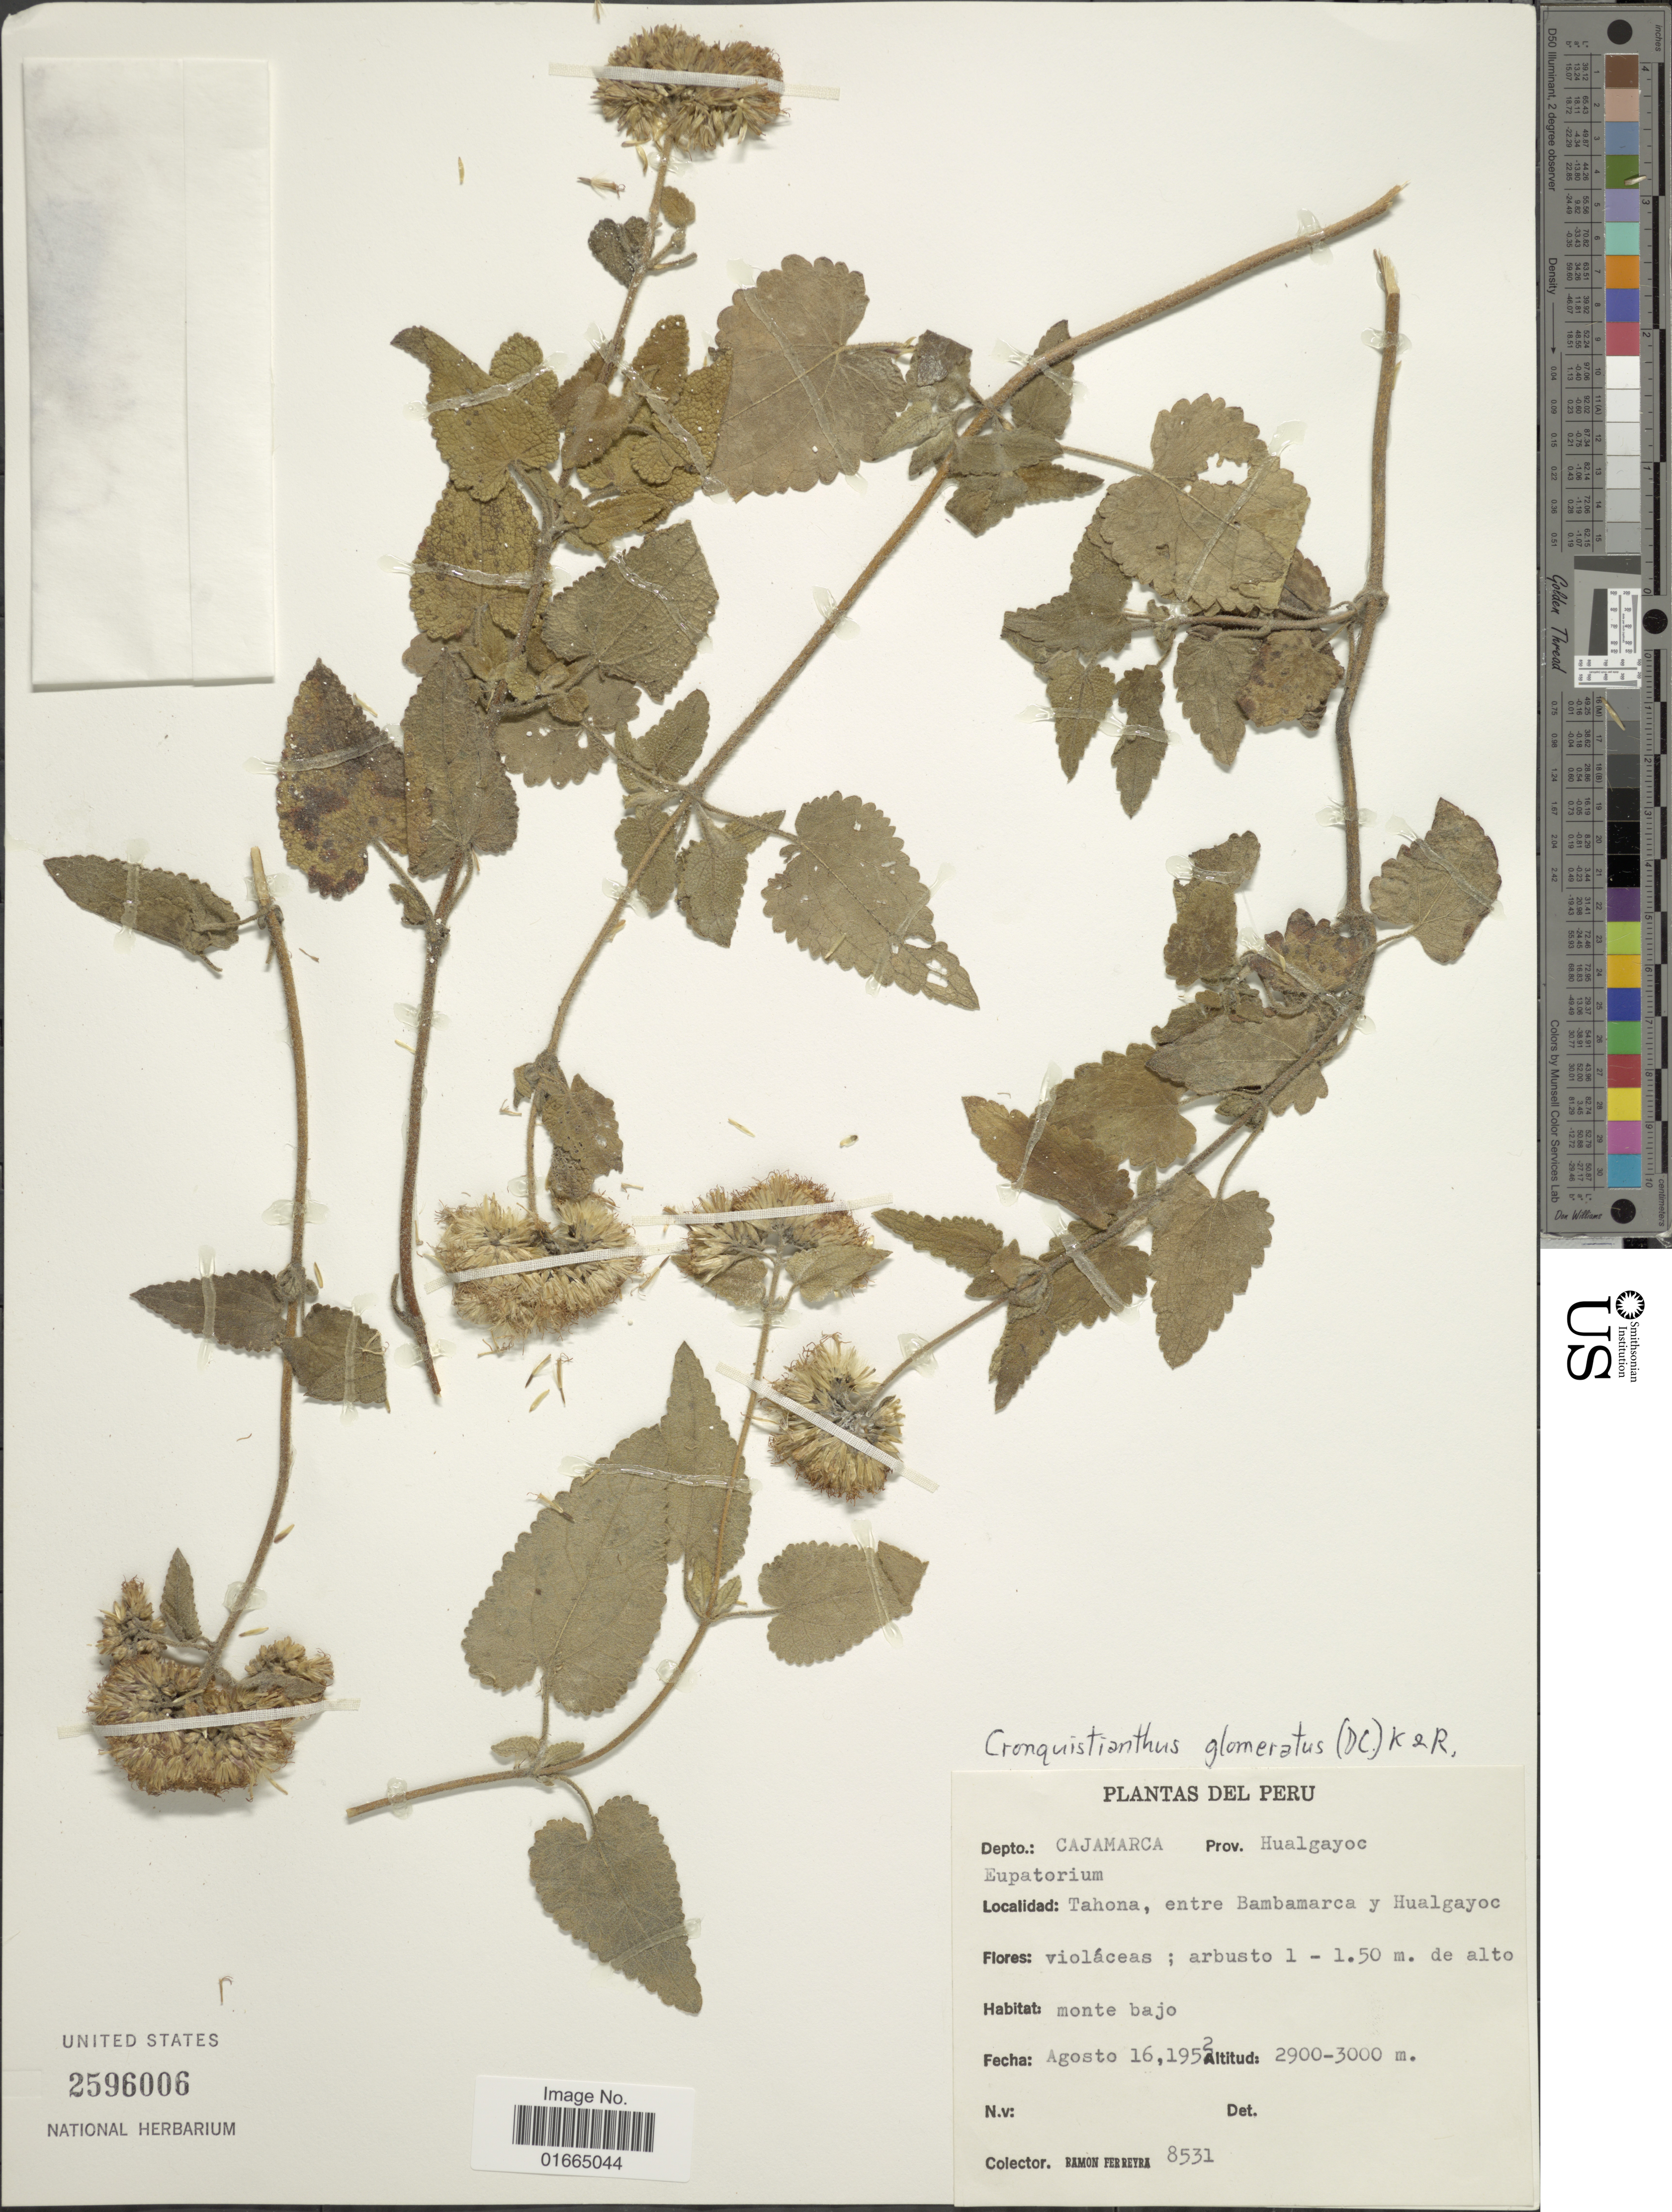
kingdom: Plantae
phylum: Tracheophyta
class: Magnoliopsida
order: Asterales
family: Asteraceae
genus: Cronquistianthus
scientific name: Cronquistianthus glomeratus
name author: (DC.) R.M. King & H. Rob.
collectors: R. A. Ferreyra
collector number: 8531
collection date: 1952-08-16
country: Peru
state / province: Cajamarca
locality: Depto.: Cajamarca. Prov. Hualgayoc. Tahona, entre Bambamarca y Hualgayoc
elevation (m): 2900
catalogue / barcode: US 2596006